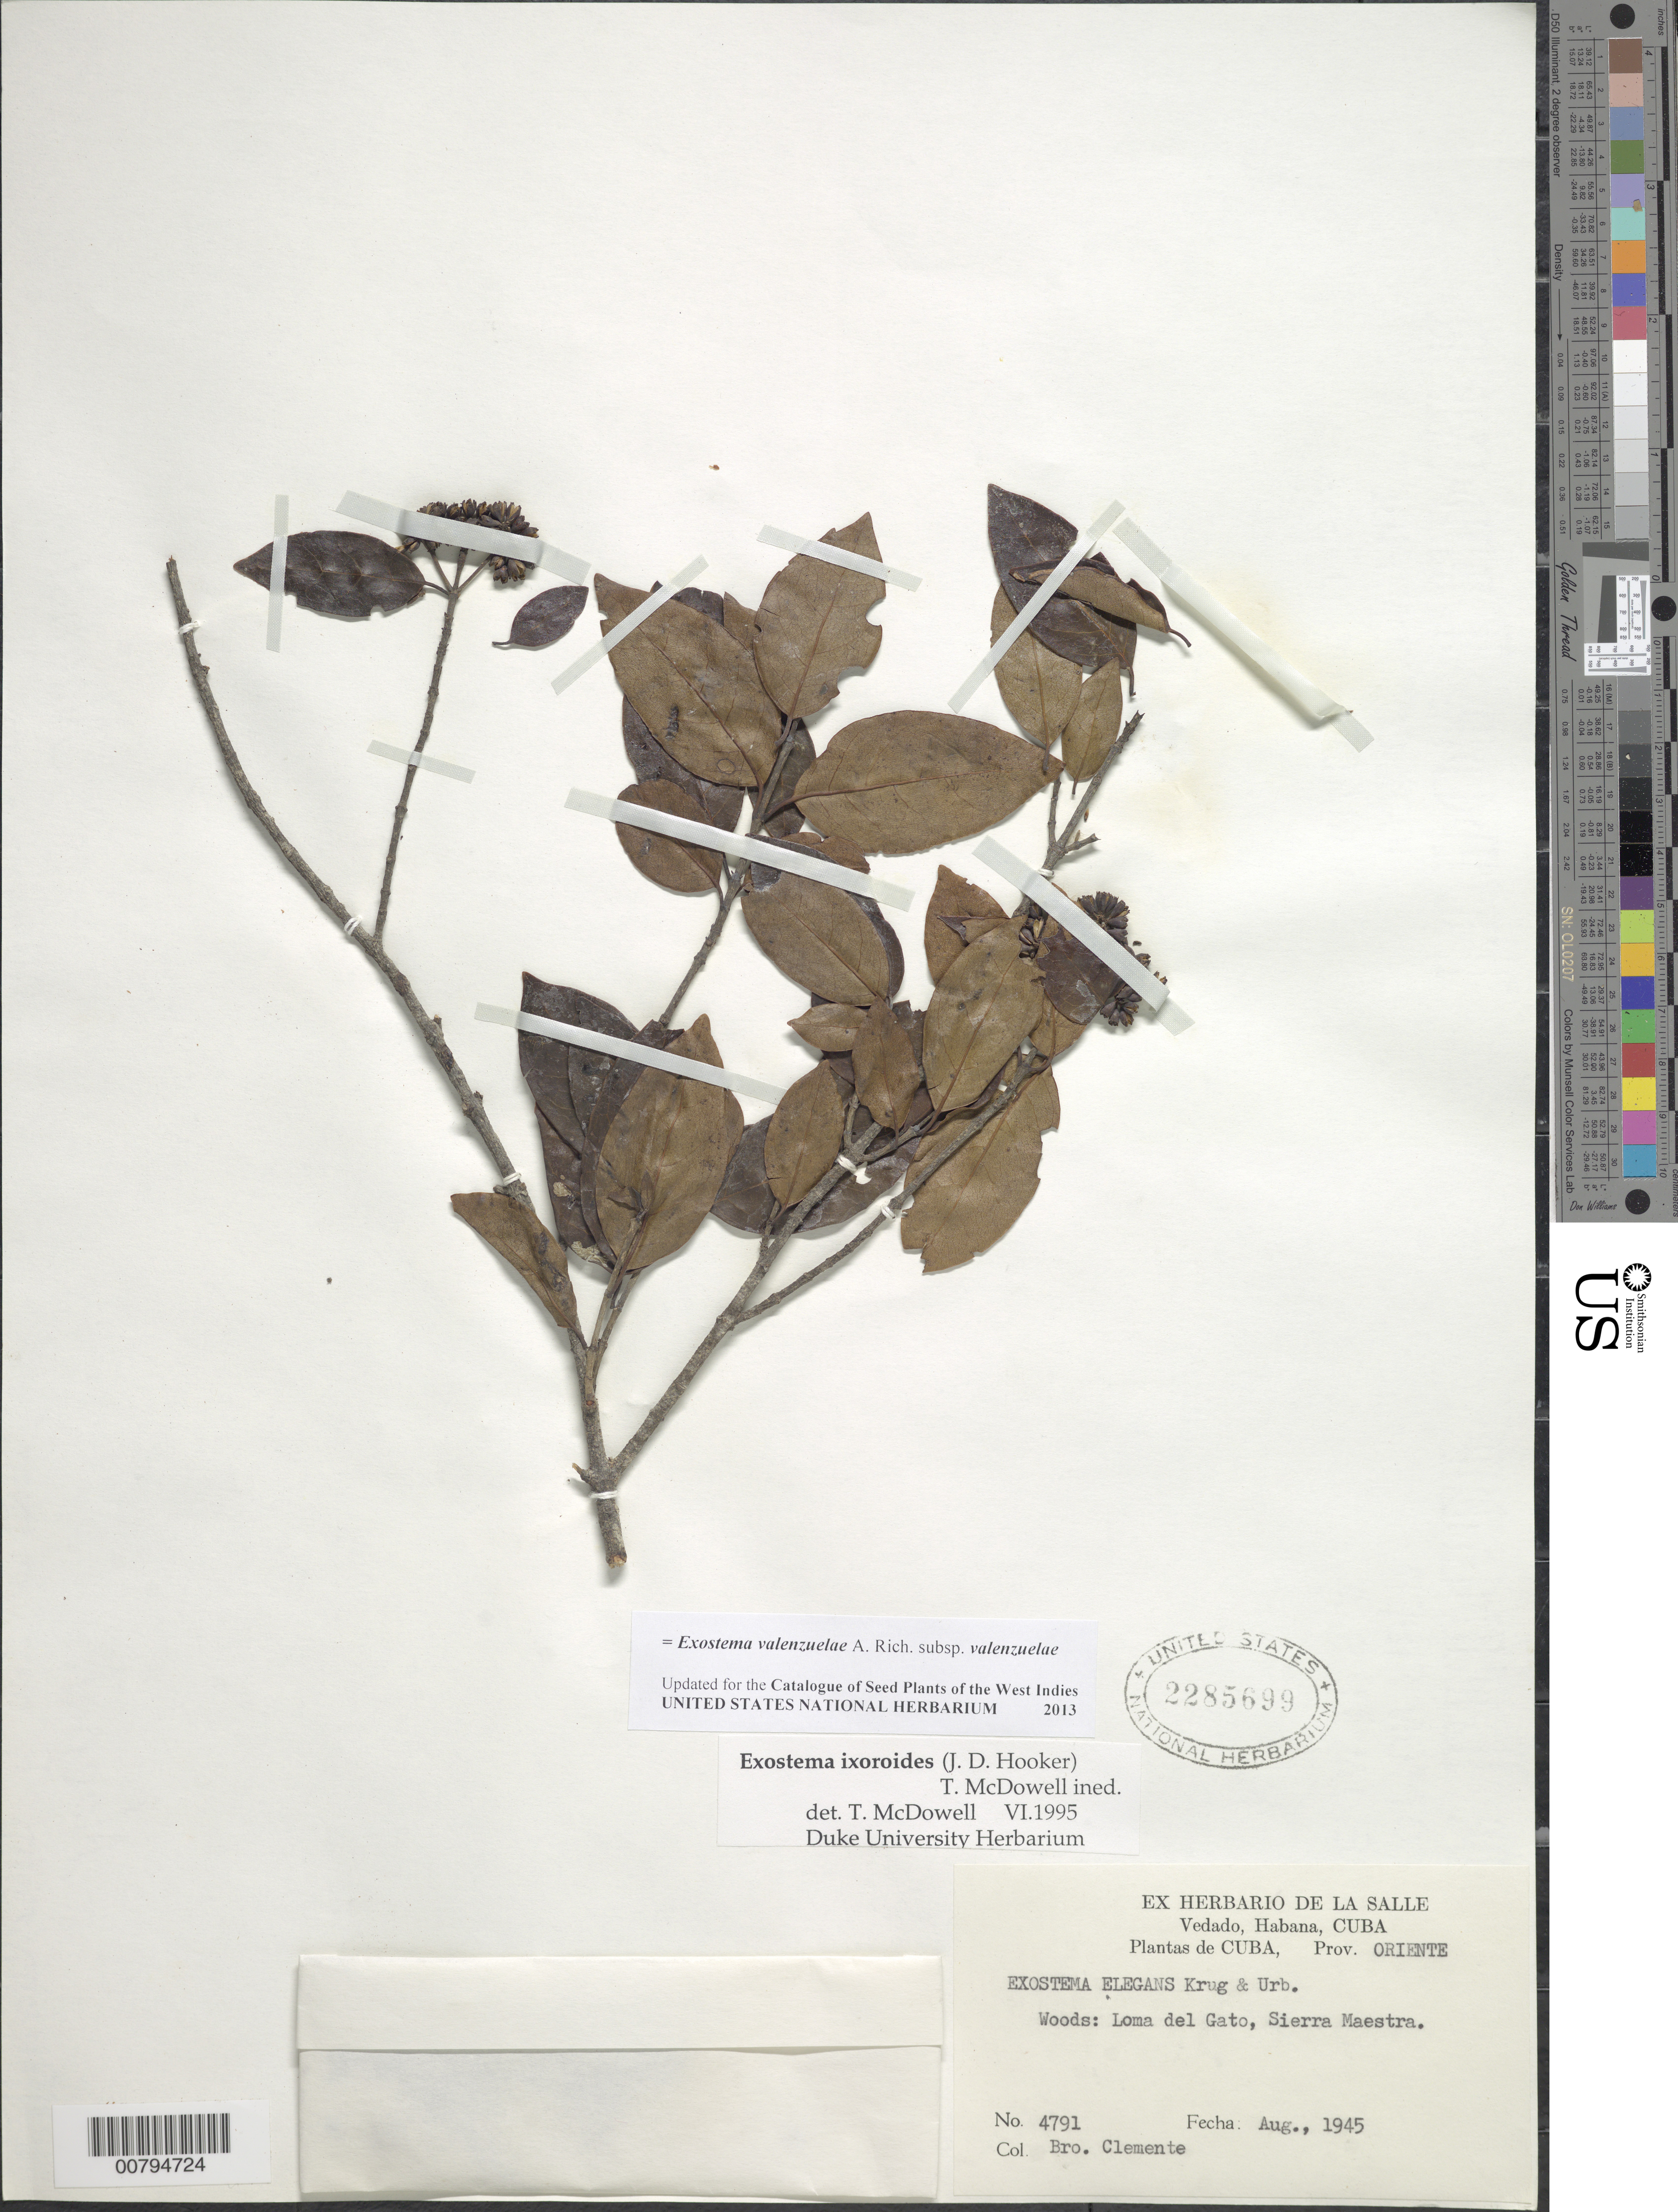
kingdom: Plantae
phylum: Tracheophyta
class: Magnoliopsida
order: Gentianales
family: Rubiaceae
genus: Exostema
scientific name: Exostema valenzuelae subsp. valenzuelae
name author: A. Rich.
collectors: Bro. Clemente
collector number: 4791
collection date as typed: Aug 1945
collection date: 1945-08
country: Cuba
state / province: Oriente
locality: Loma del Gato, Sierra Maestra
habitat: Woods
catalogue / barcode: US 2285699